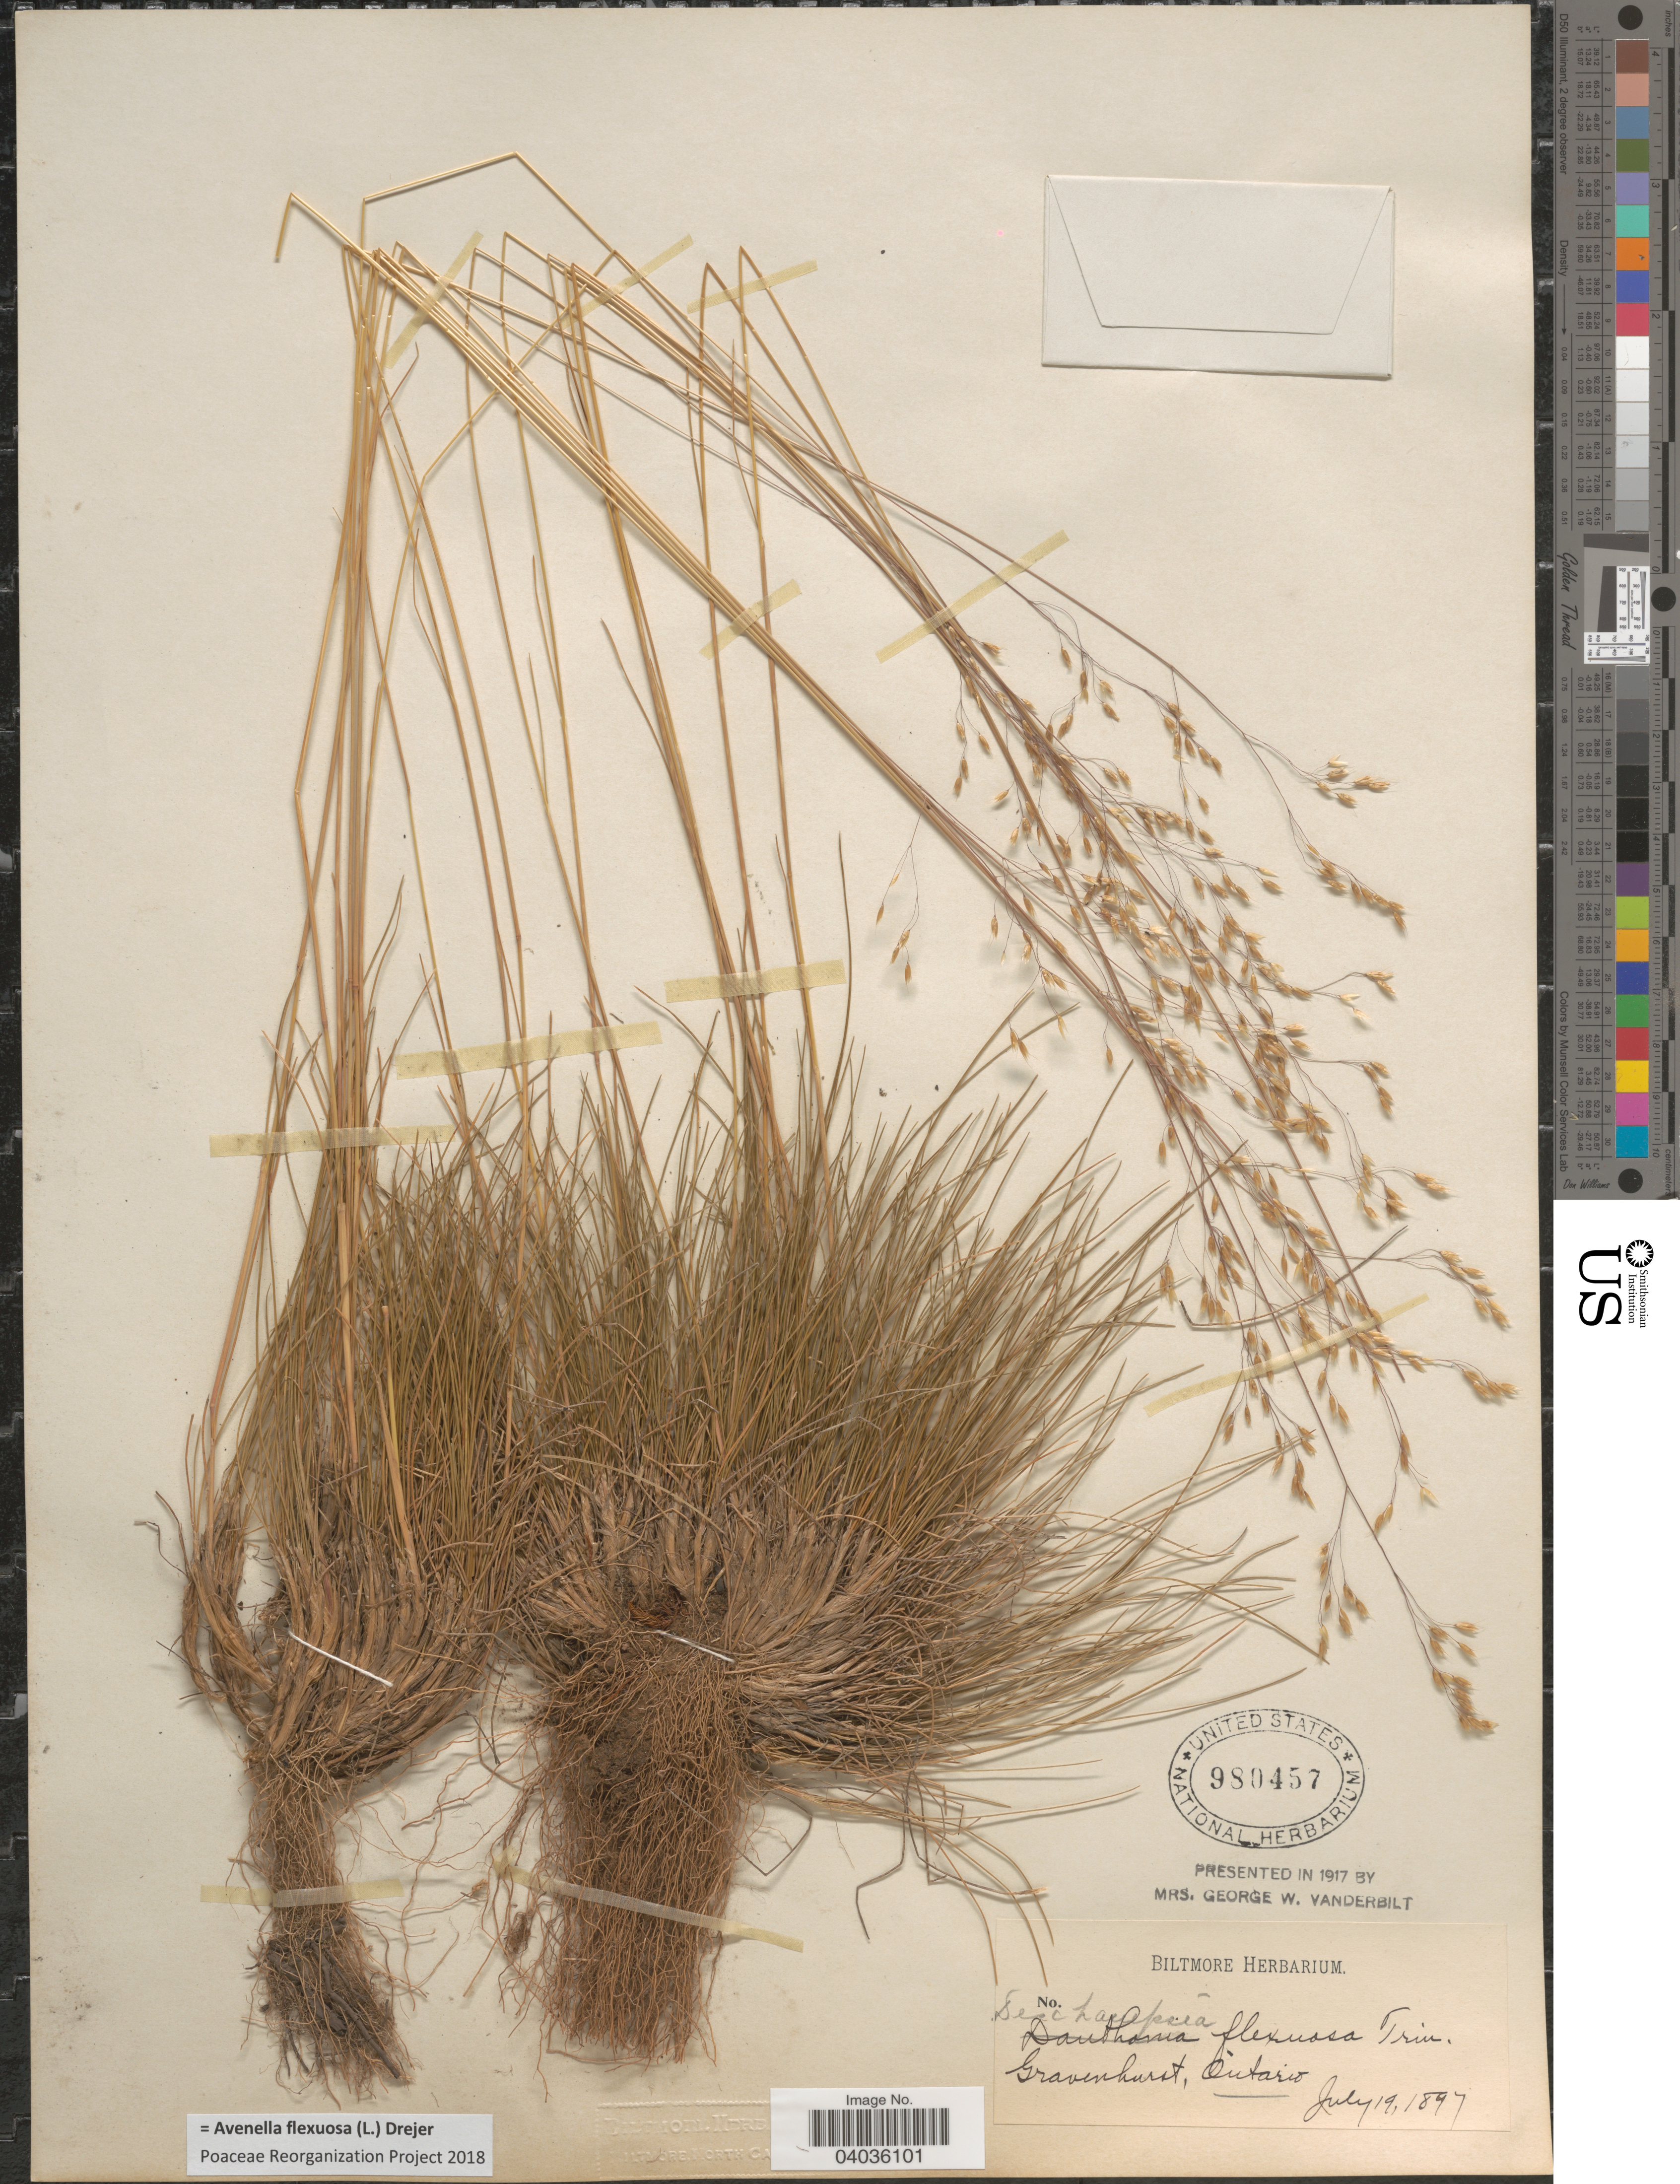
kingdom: Plantae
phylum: Tracheophyta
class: Liliopsida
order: Poales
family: Poaceae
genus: Avenella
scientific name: Avenella flexuosa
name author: (L.) Drejer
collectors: ex herb. Biltmore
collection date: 1897-07-19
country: Canada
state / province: Ontario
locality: Gravenhurst.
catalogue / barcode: US 980457